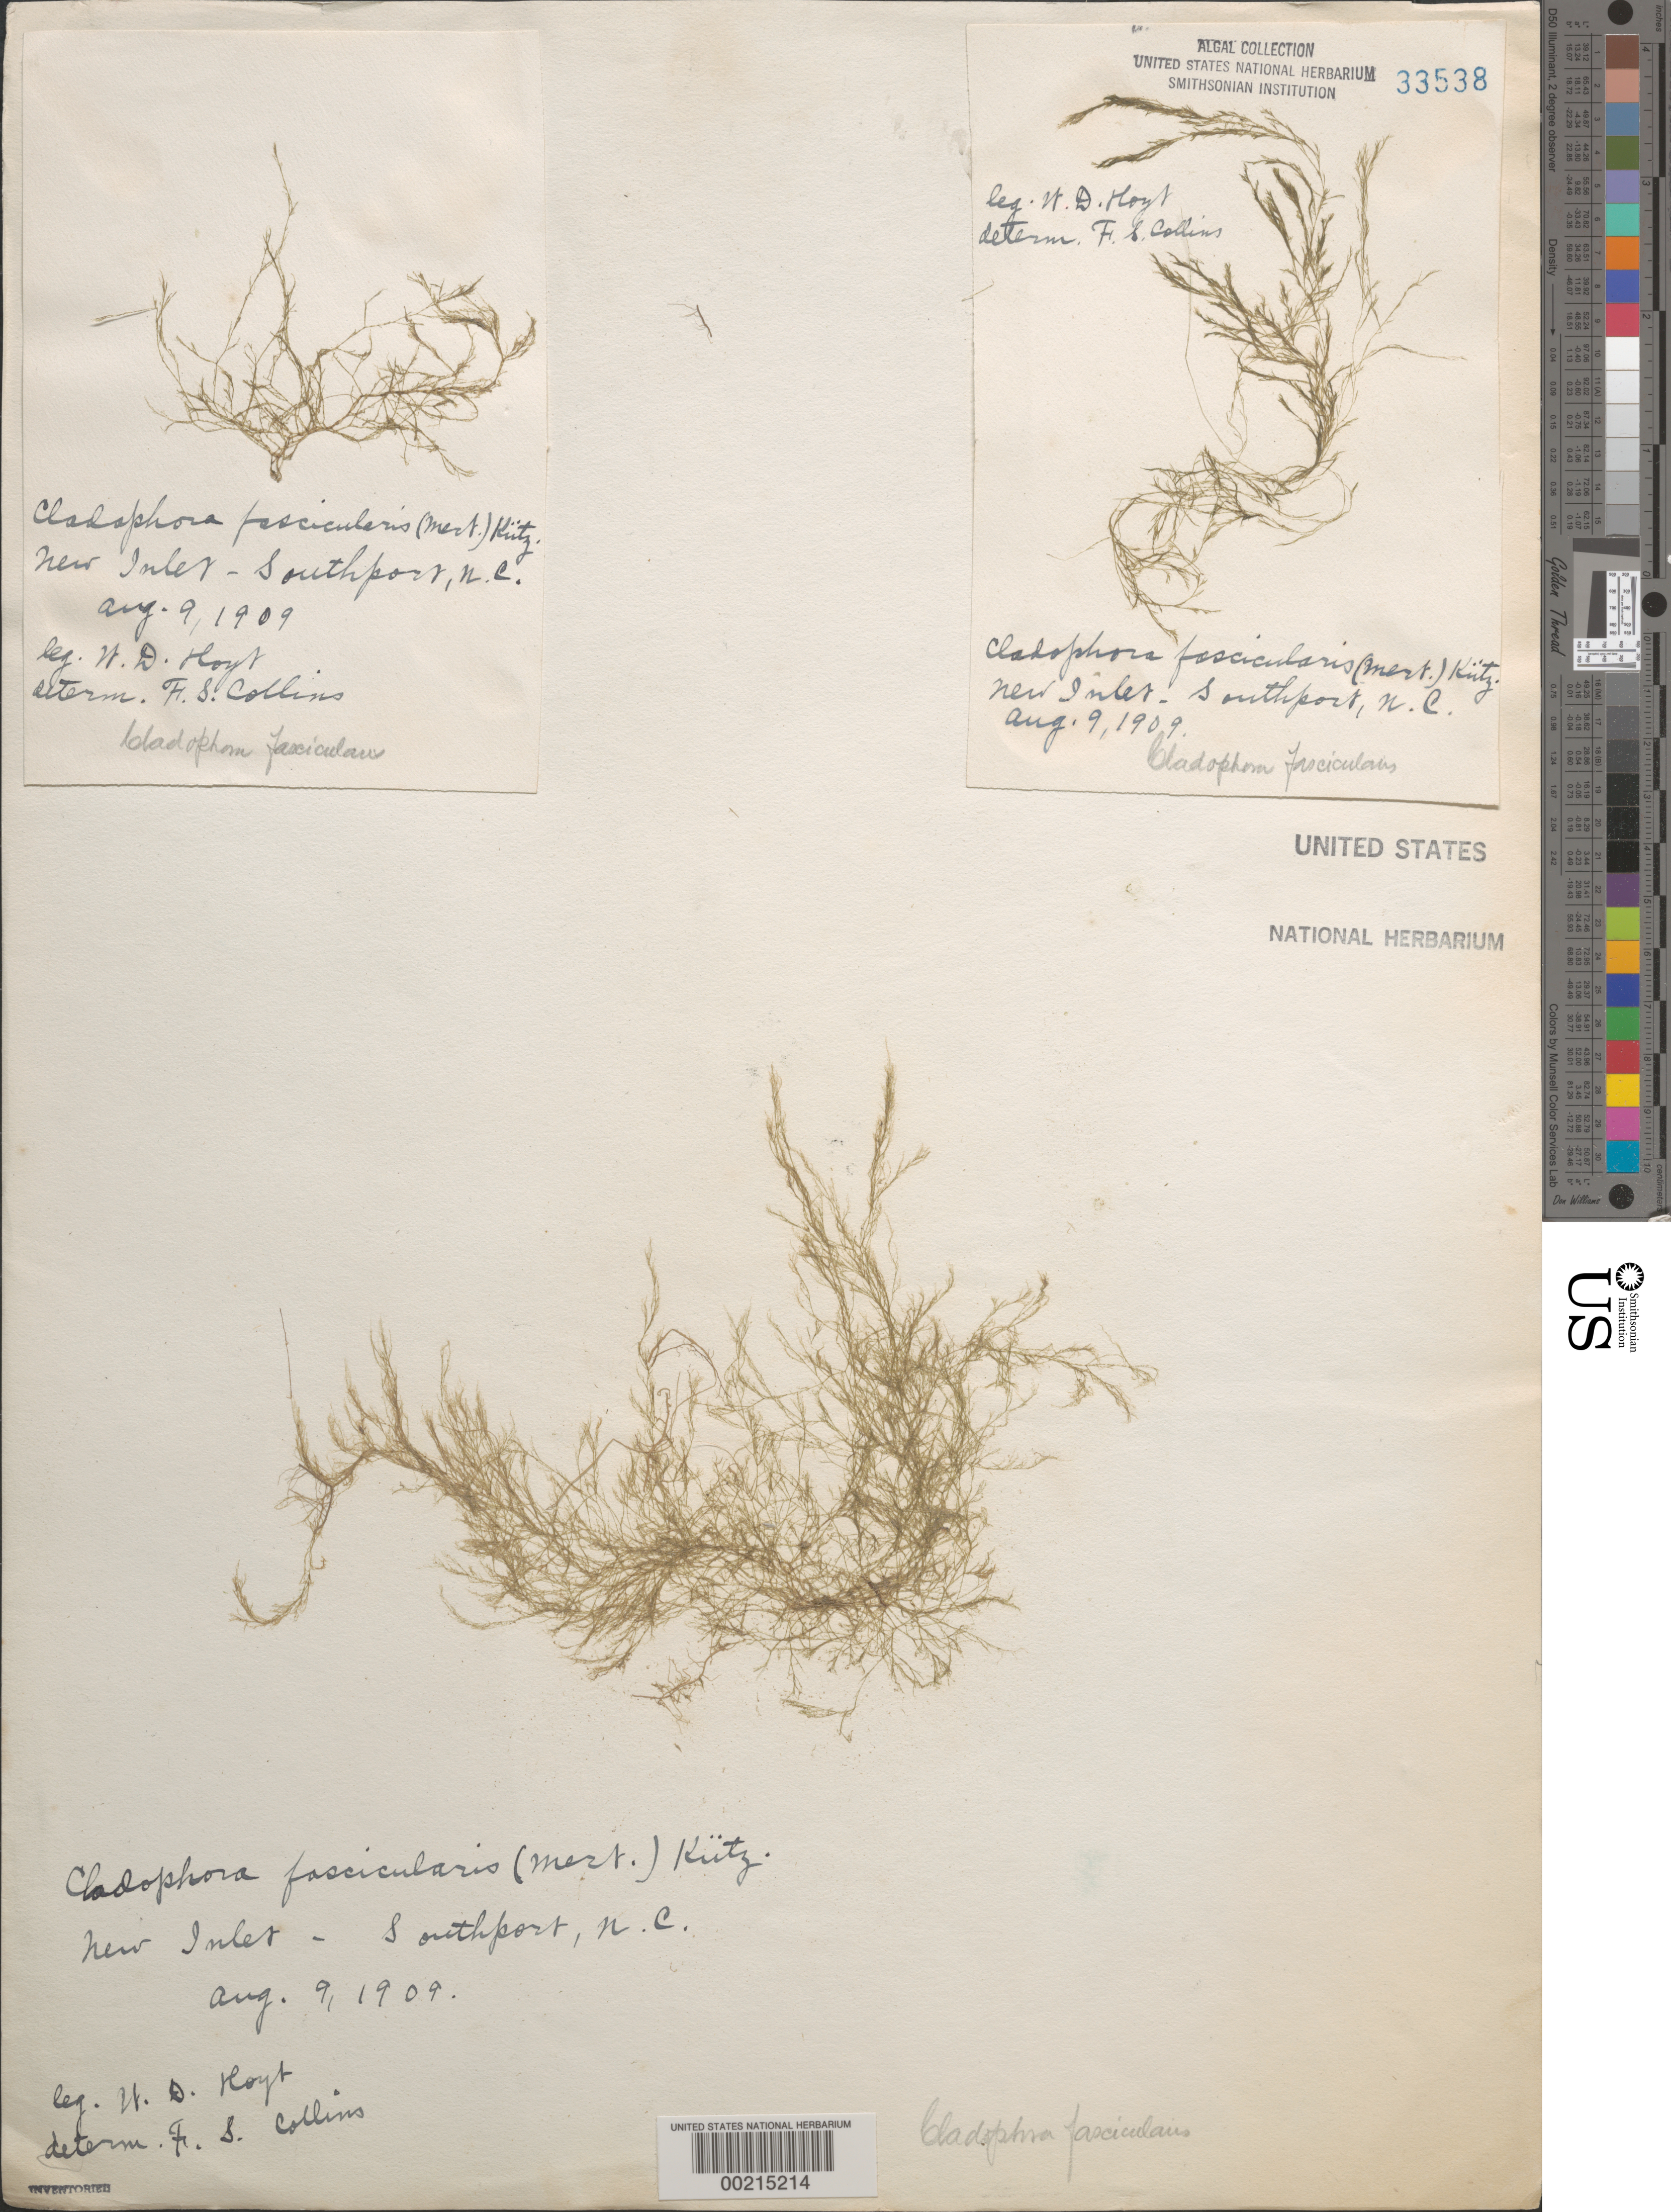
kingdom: Plantae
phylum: Chlorophyta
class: Ulvophyceae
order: Cladophorales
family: Cladophoraceae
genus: Cladophora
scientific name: Cladophora fascicularis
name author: (Mert.) Kütz.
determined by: Collins, Frank S.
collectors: W. D. Hoyt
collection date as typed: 09 Aug 1909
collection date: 1909-08-09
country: United States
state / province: North Carolina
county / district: Brunswick County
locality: Southport, New Inlet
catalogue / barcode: US 33538